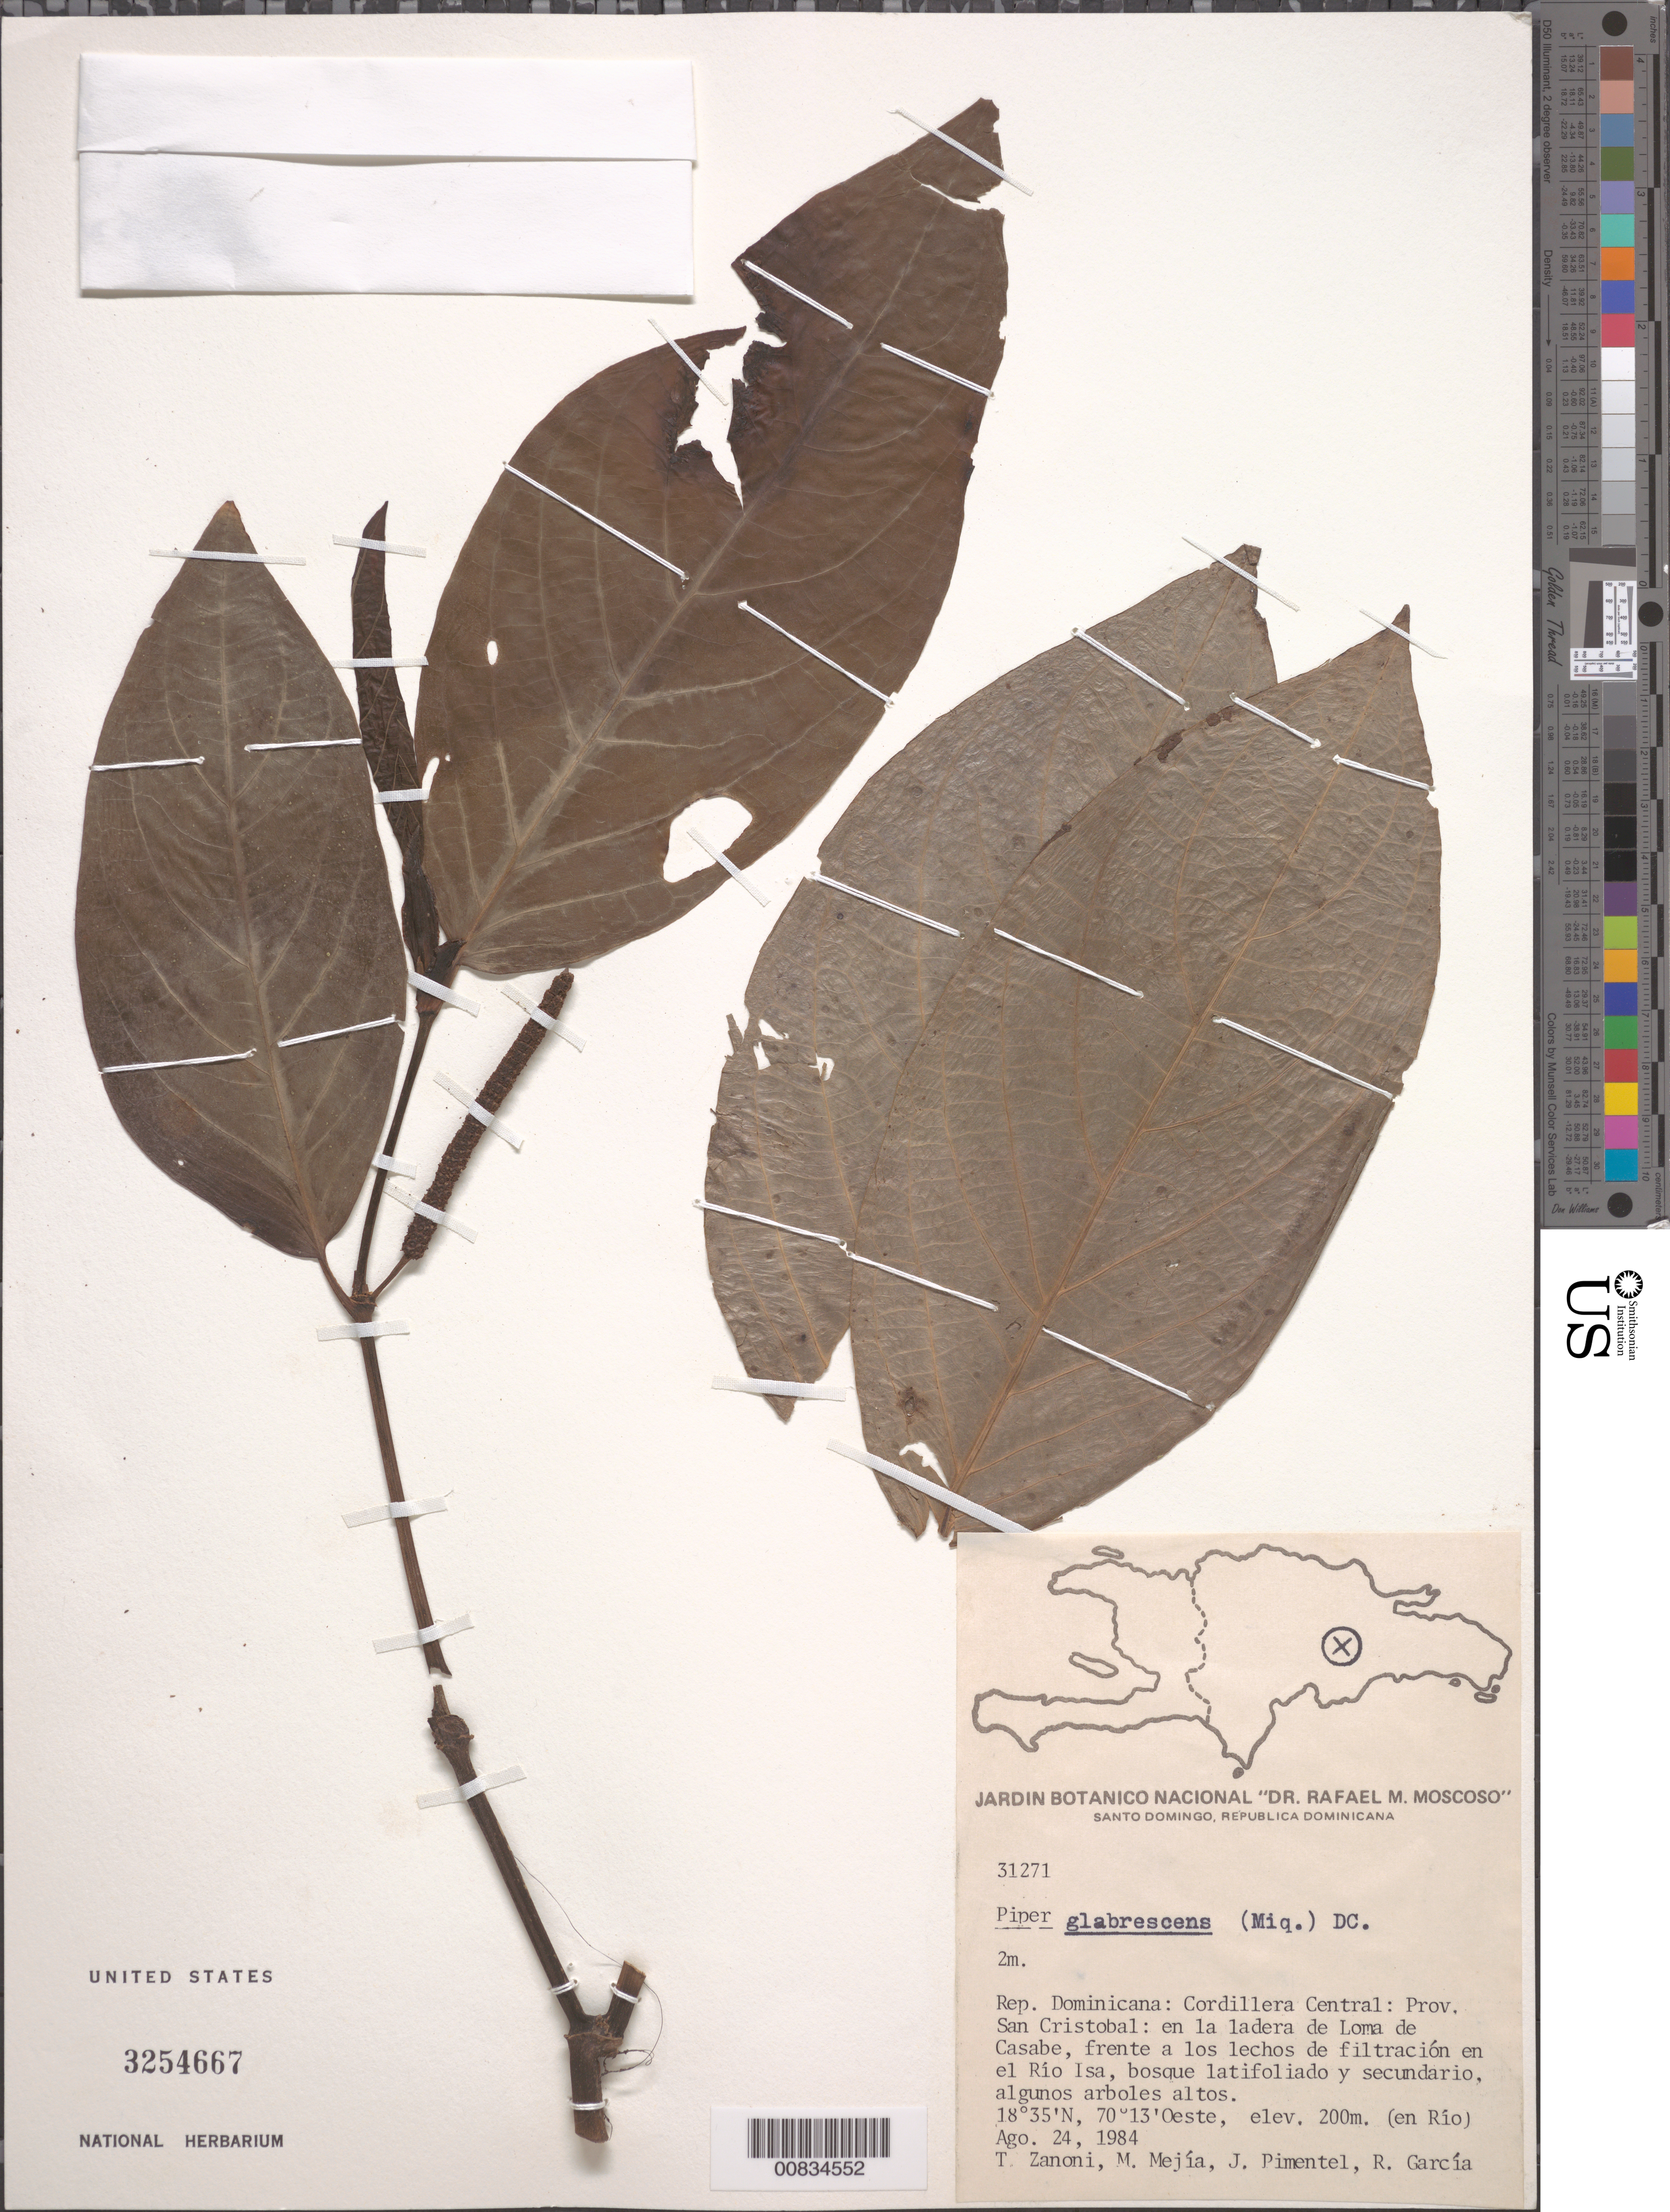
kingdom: Plantae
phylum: Tracheophyta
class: Magnoliopsida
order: Piperales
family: Piperaceae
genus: Piper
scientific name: Piper glabrescens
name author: (Miq.) C. DC.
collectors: T. A. Zanoni, M. Mejia, J. Pimentel & R. G. García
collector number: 31271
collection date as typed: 24 Aug 1984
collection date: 1984-08-24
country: Dominican Republic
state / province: San Cristóbal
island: Hispaniola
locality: Cordillera Central: en la ladera de Loma de Casabe, frente a los lechos de filtración en el Río Isa.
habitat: Bosque latifoliado y secundario, algunos árboles altos.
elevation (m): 200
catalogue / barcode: US 3254667